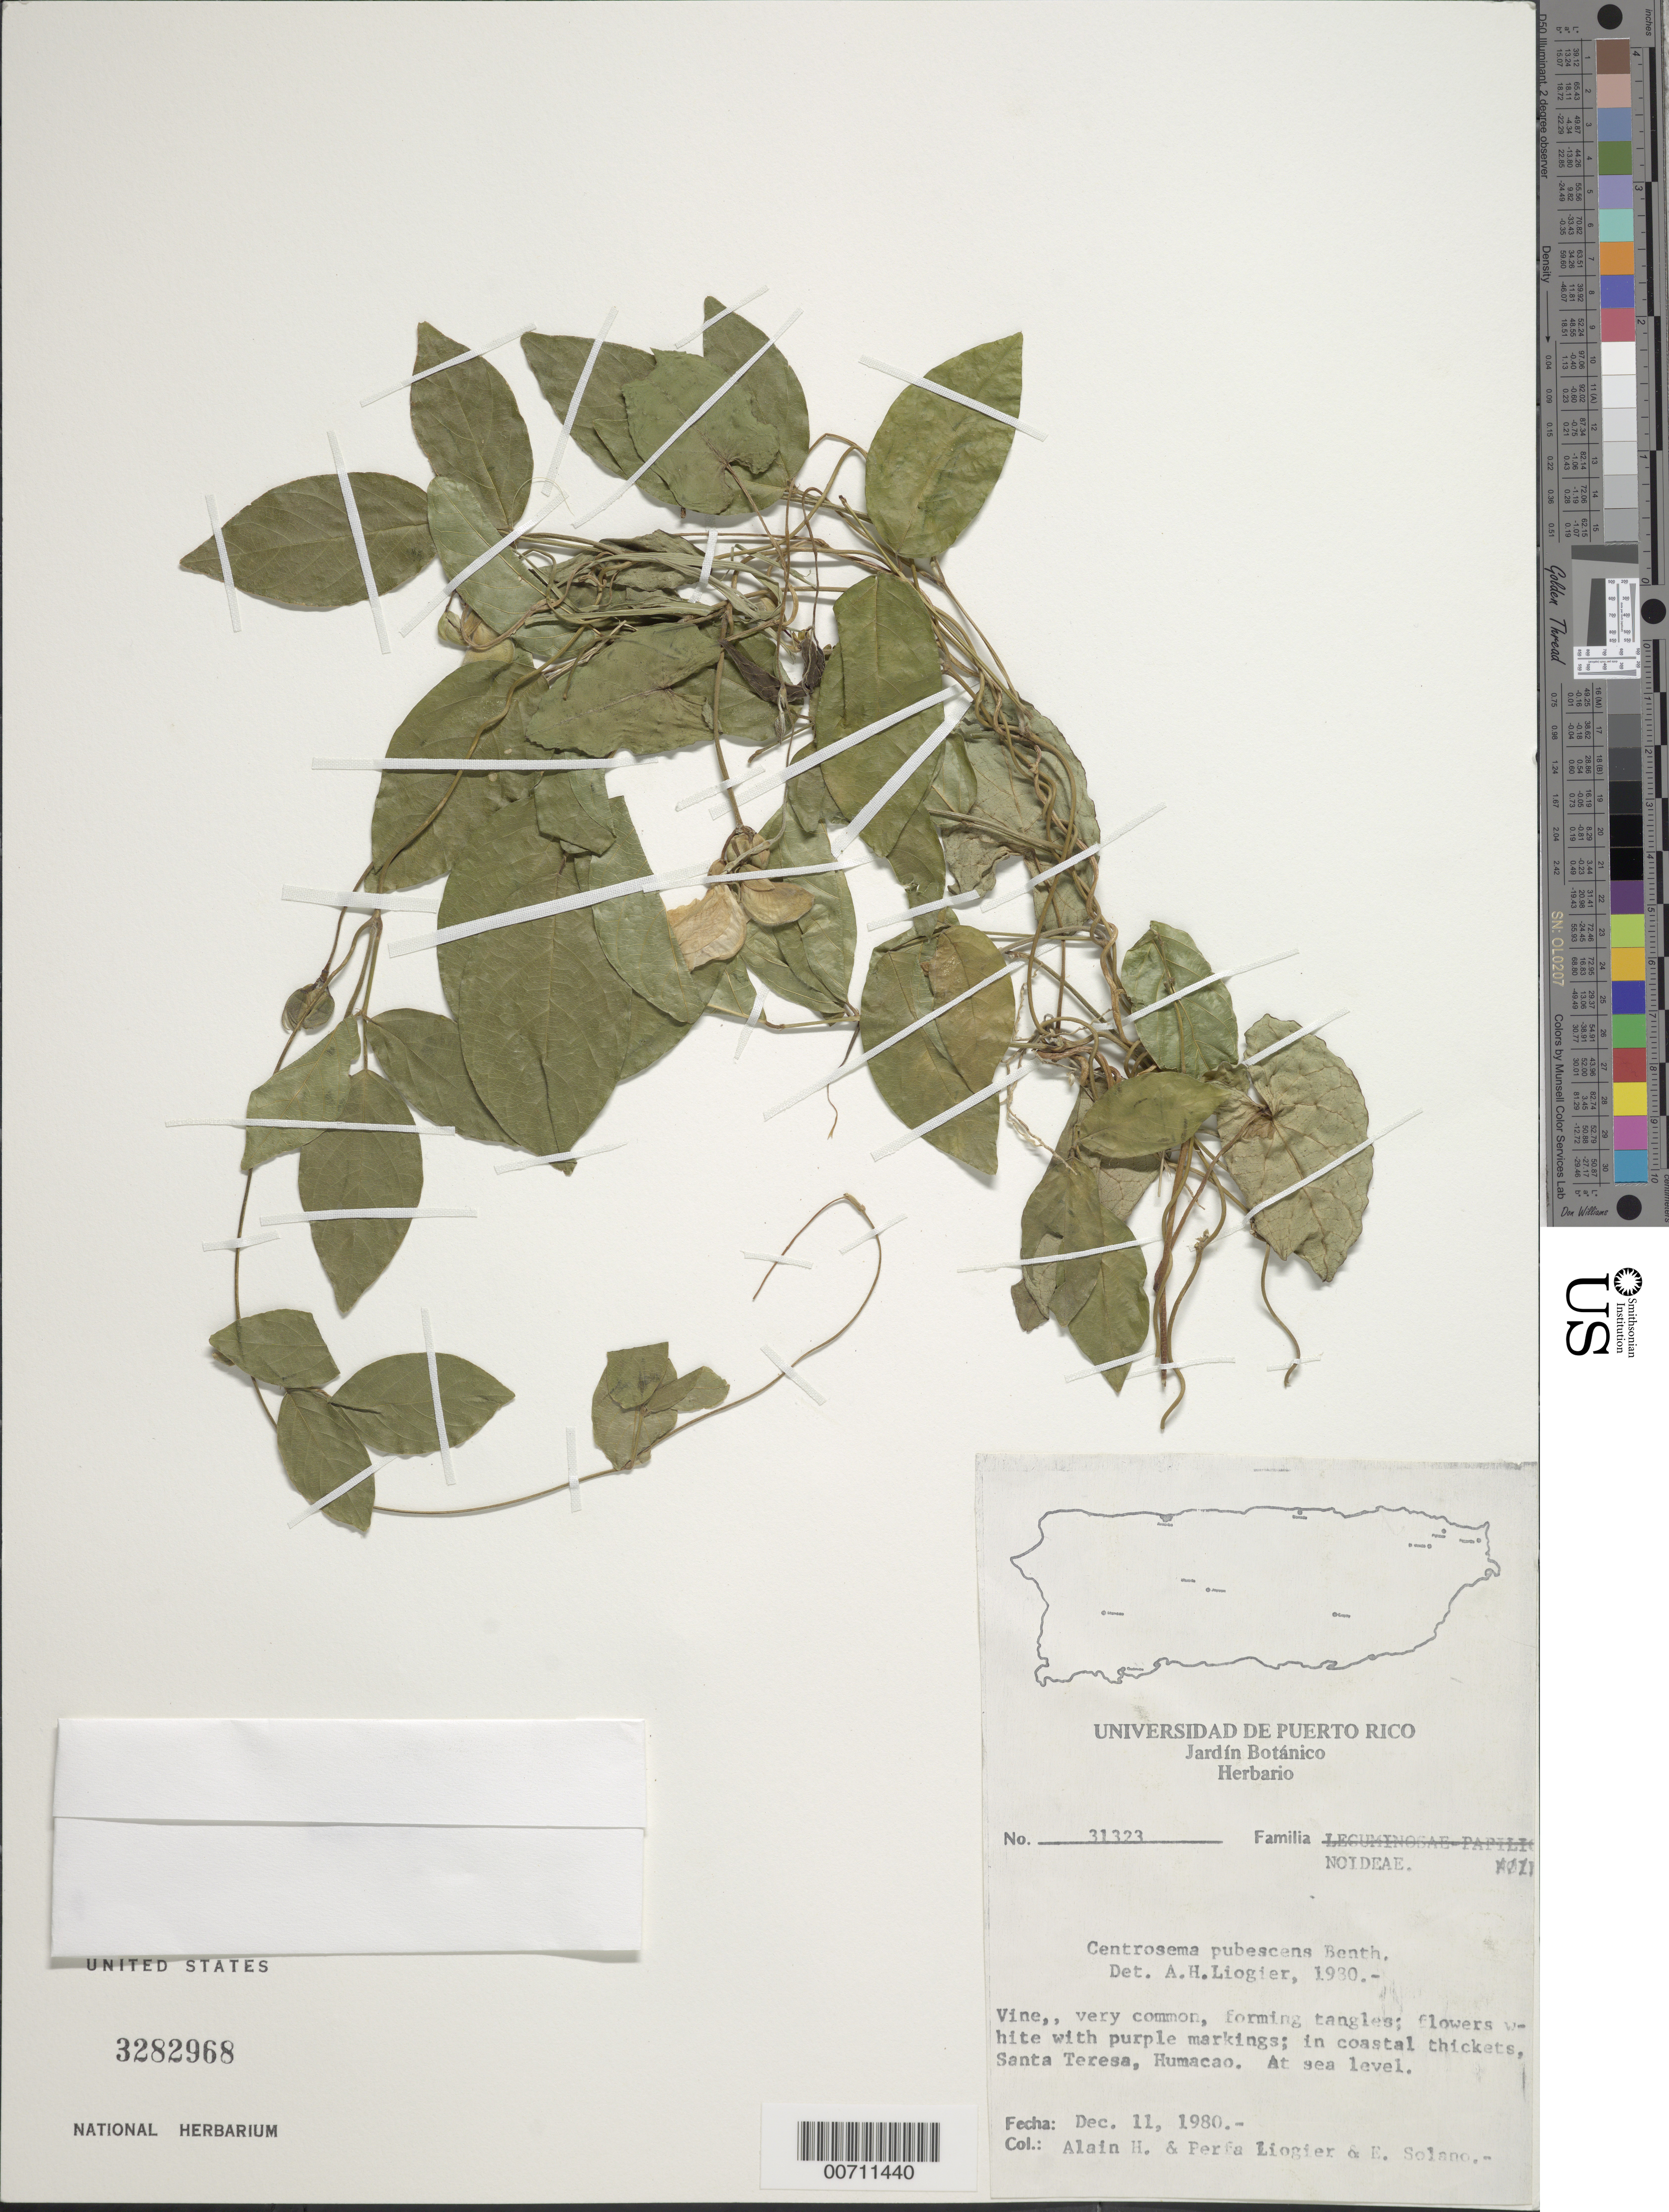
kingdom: Plantae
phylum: Tracheophyta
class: Magnoliopsida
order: Fabales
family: Fabaceae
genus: Centrosema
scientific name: Centrosema pubescens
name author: Benth.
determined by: Liogier, Alain H.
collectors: A. H. Liogier, M. P. Liogier & E. Solano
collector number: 31323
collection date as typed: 11 Dec 1980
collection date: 1980-12-11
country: Puerto Rico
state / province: Humacao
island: Greater Antilles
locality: Santa Teresa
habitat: In coastal thickets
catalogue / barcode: US 3282968